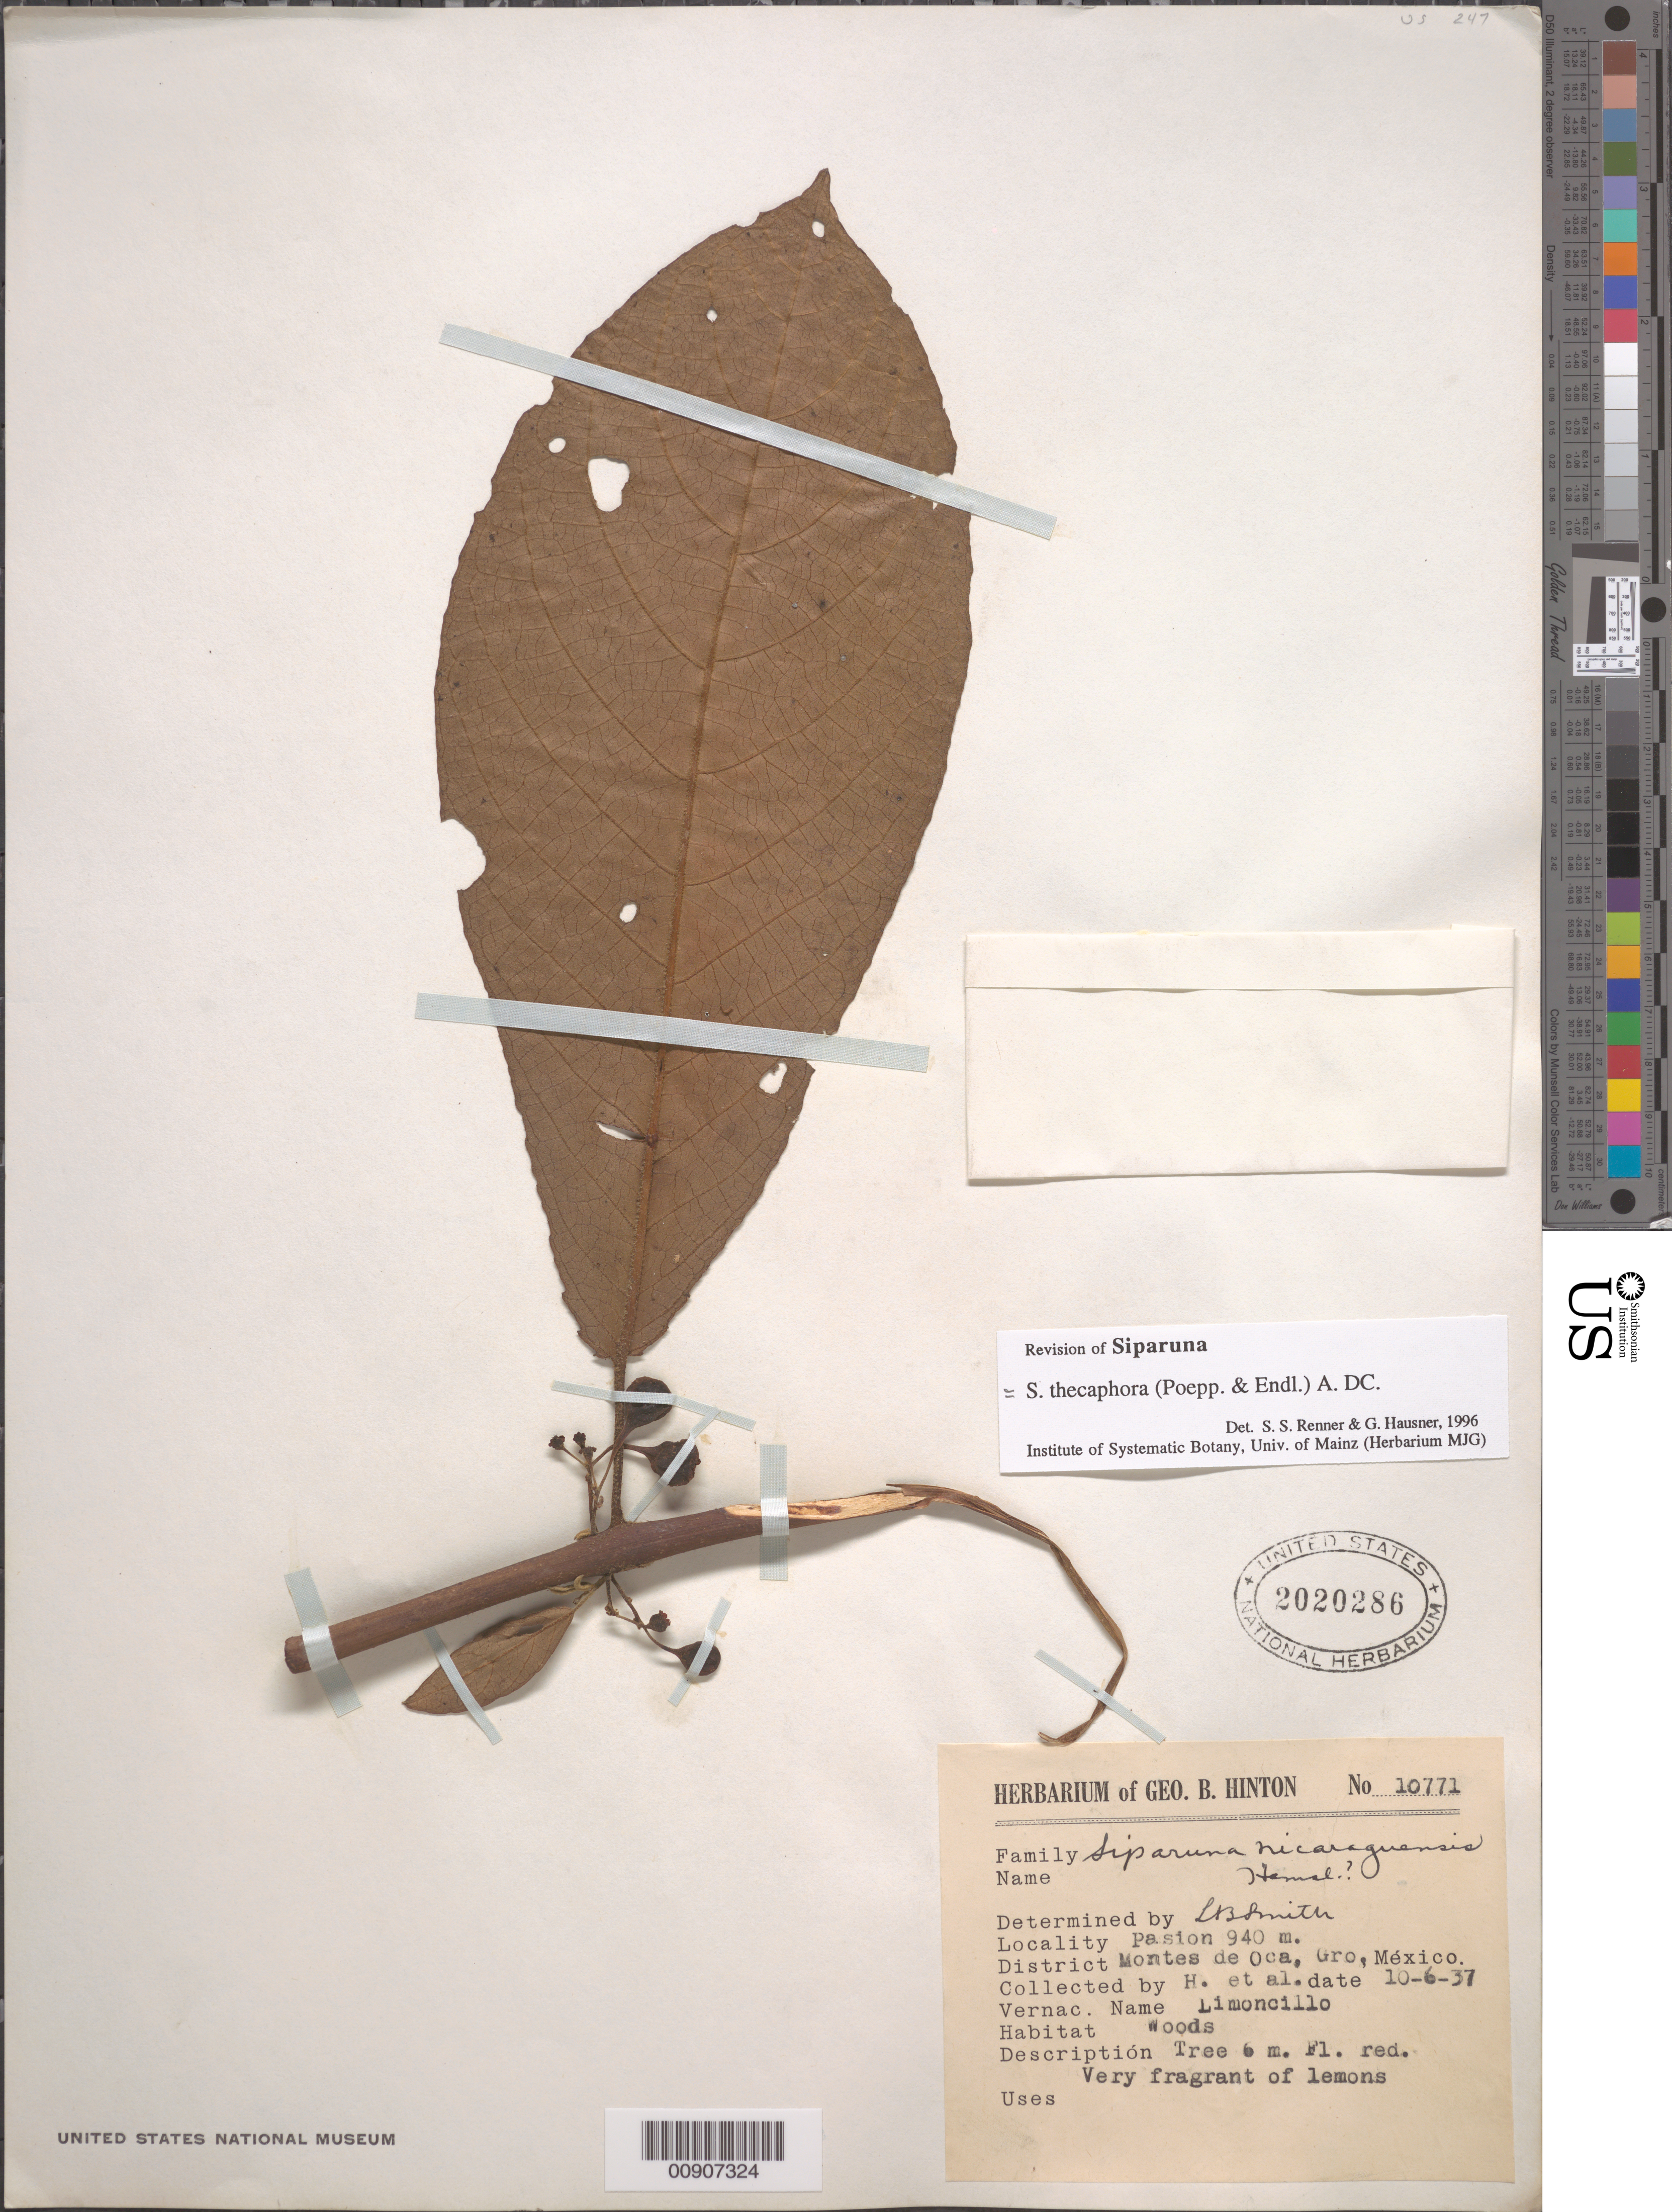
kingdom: Plantae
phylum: Tracheophyta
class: Magnoliopsida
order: Laurales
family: Siparunaceae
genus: Siparuna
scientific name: Siparuna thecaphora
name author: (Poepp. & Endl.) A. DC.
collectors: G. B. Hinton & et al.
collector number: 10771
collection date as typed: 06 Oct 1937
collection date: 1937-10-06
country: Mexico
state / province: Guerrero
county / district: Montes de Oca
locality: Pasion, District Montes de Oca, Guerrero.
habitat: Woods.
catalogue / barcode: US 2020286